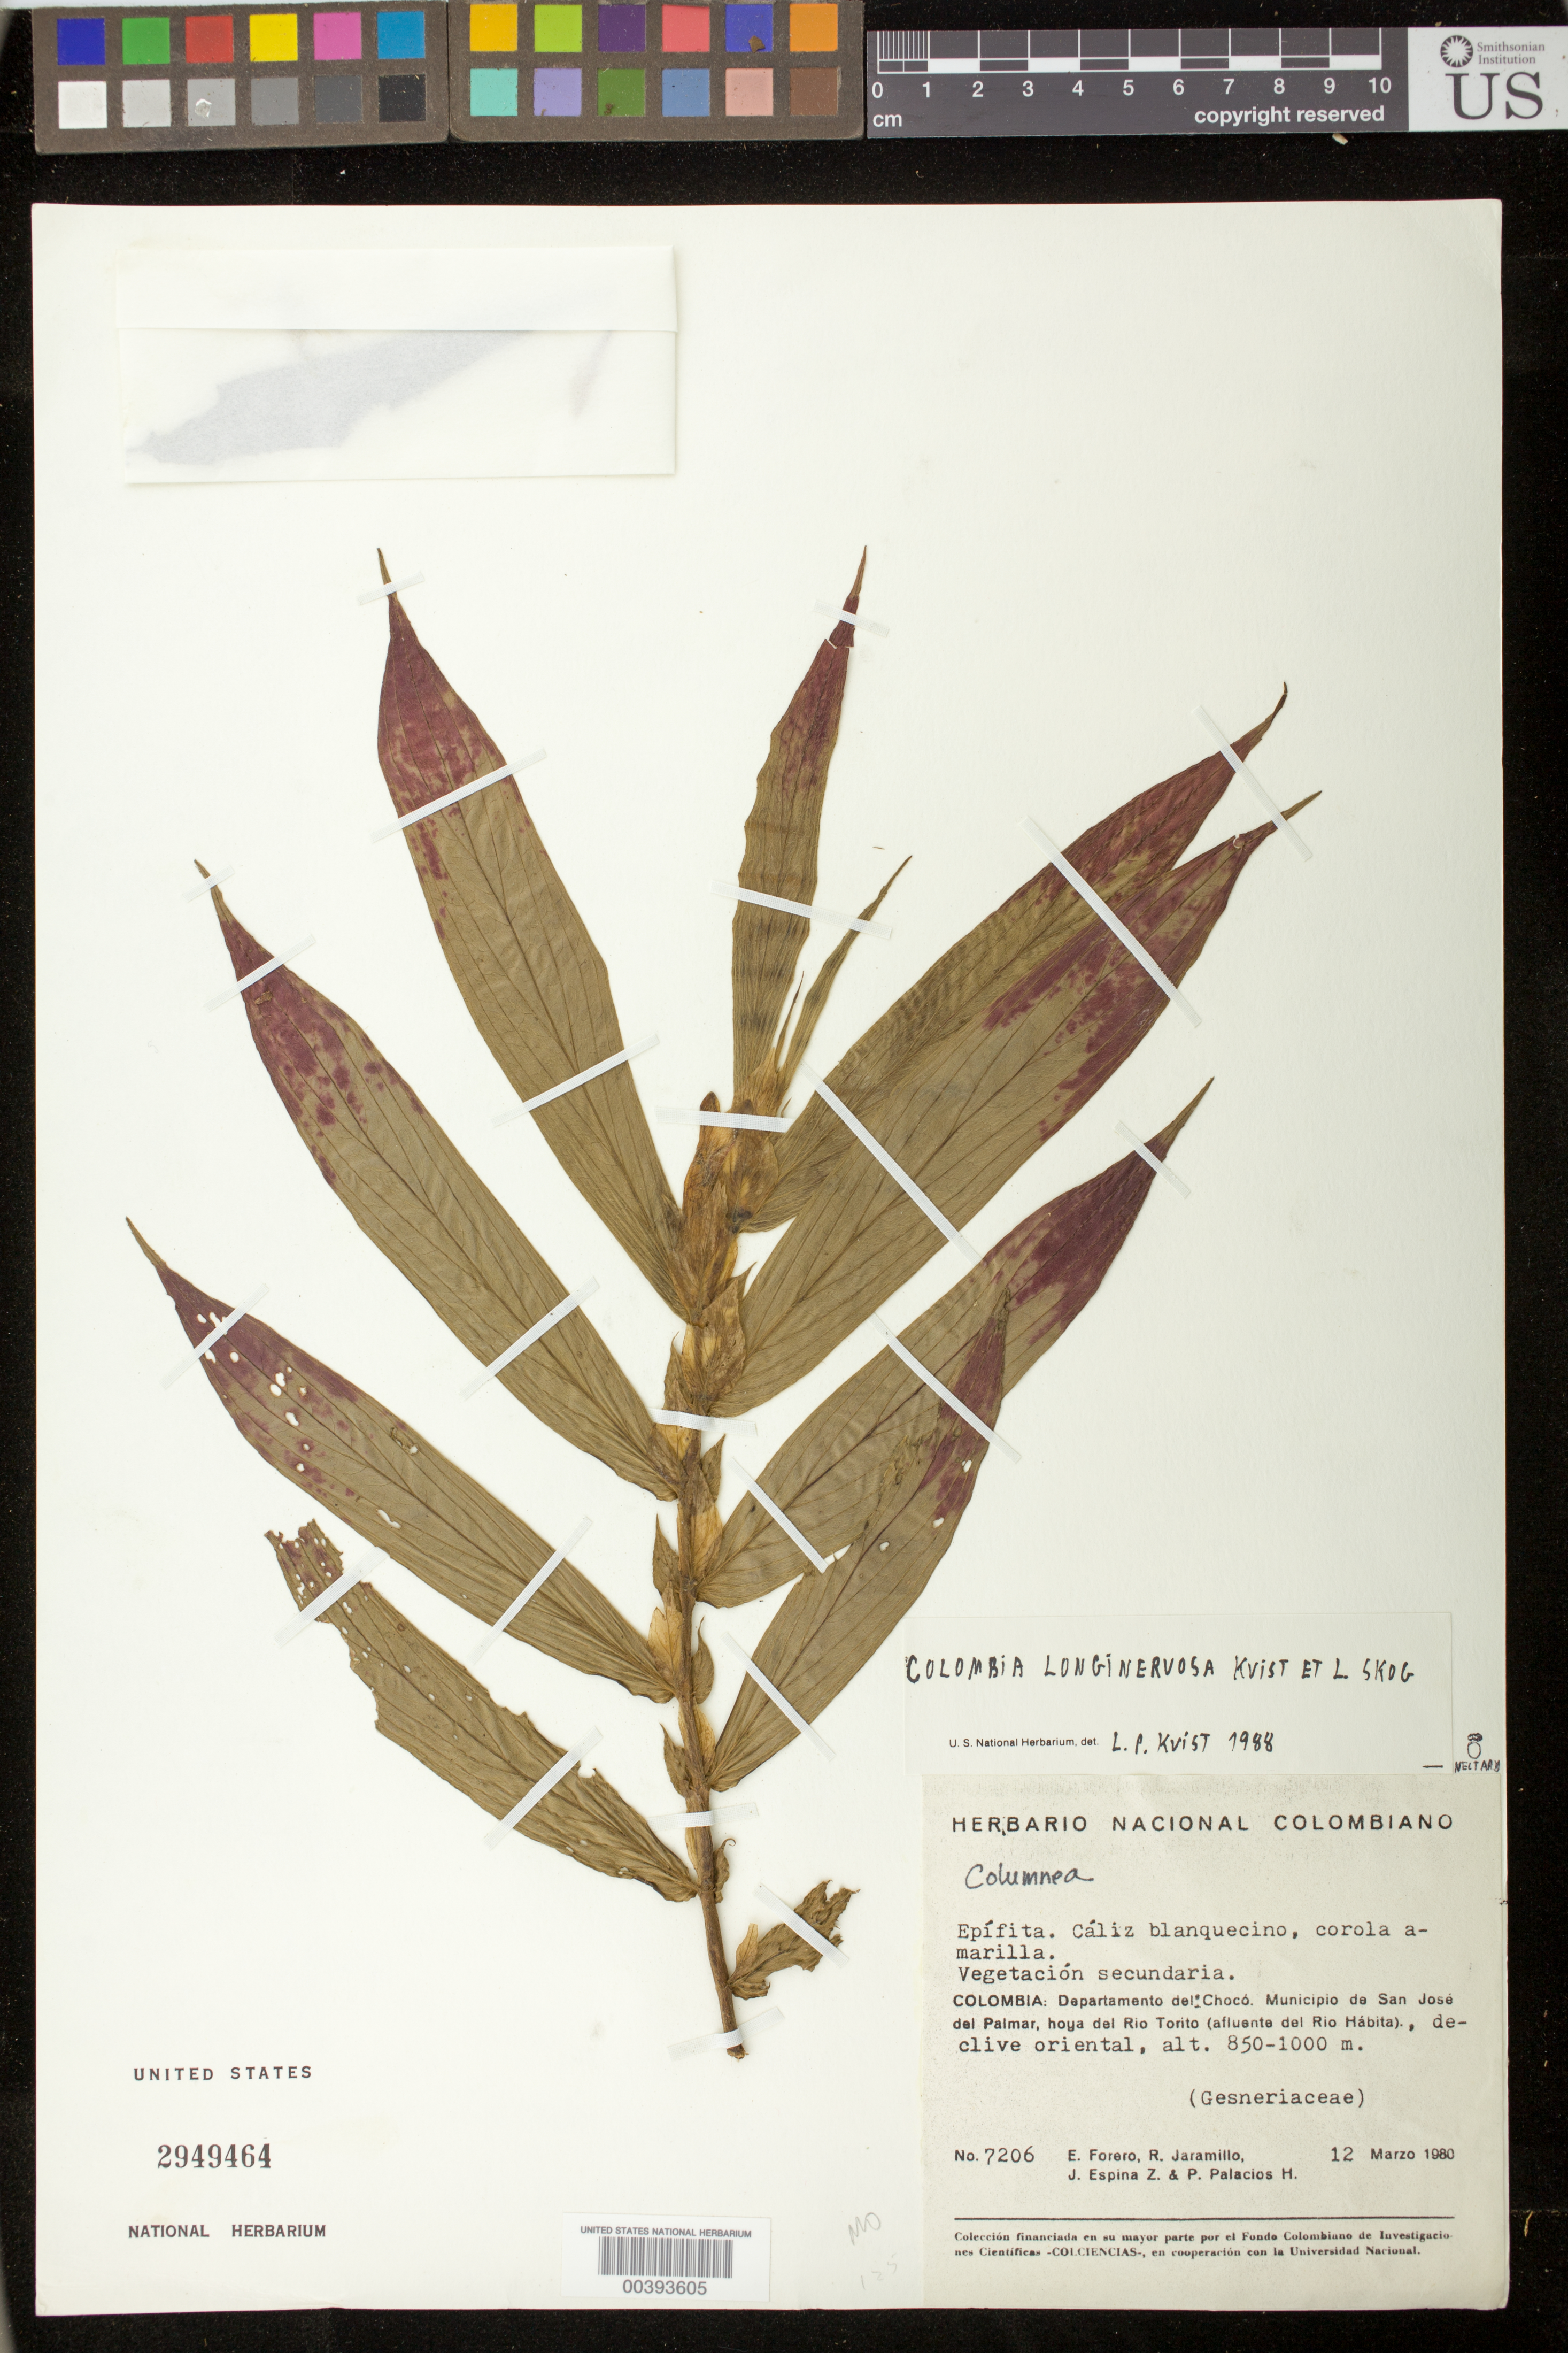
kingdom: Plantae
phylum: Tracheophyta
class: Magnoliopsida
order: Lamiales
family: Gesneriaceae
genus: Columnea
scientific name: Columnea longinervosa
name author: L.P. Kvist & L.E. Skog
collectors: E. Forero, R. Jaramillo M., J. Espina & P. Palacios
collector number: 7206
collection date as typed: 12 Mar 1980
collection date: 1980-03-12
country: Colombia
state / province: Chocó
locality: San Jose del Palmar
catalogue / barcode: US 2949464